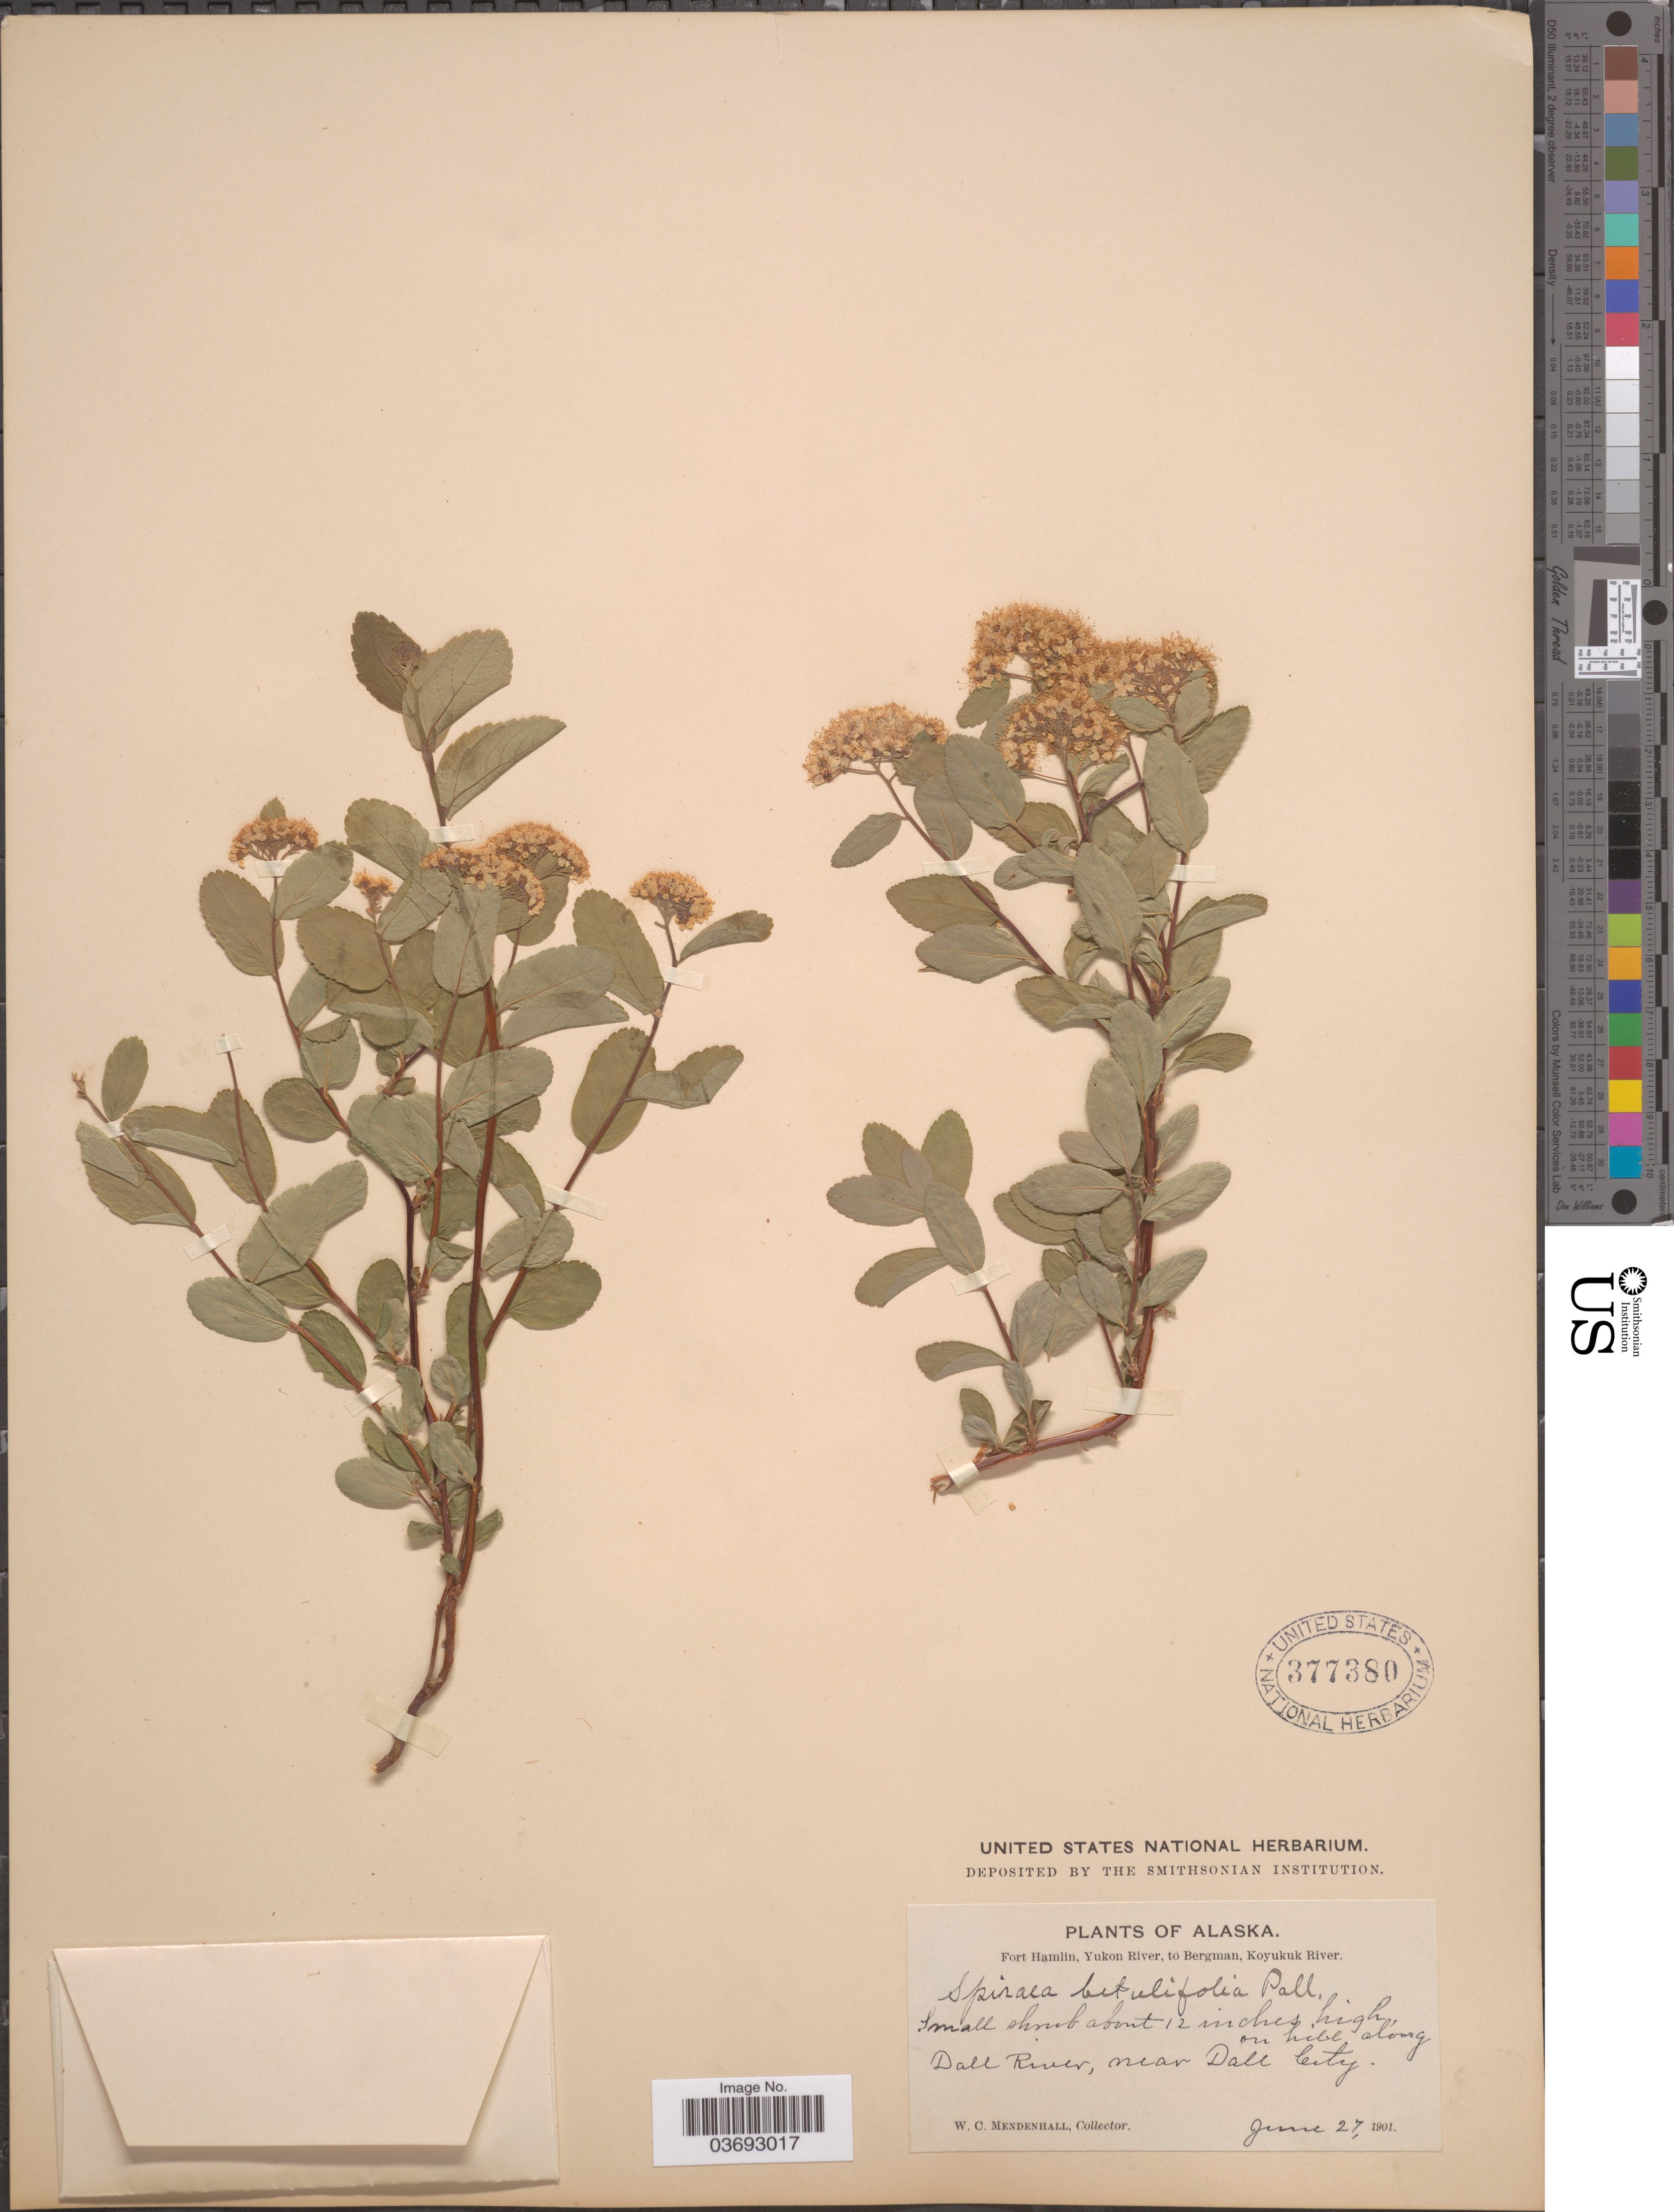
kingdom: Plantae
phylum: Tracheophyta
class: Magnoliopsida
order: Rosales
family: Rosaceae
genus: Spiraea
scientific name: Spiraea stevenii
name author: (C.K. Schneid.) Rydb.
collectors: W. Mendenhall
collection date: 1901-06-27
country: United States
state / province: Alaska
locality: Fort Hamlin, Yukon River, to Bergman, Koyukuk River. On hill along Dall River, near Dall City.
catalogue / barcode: US 377380